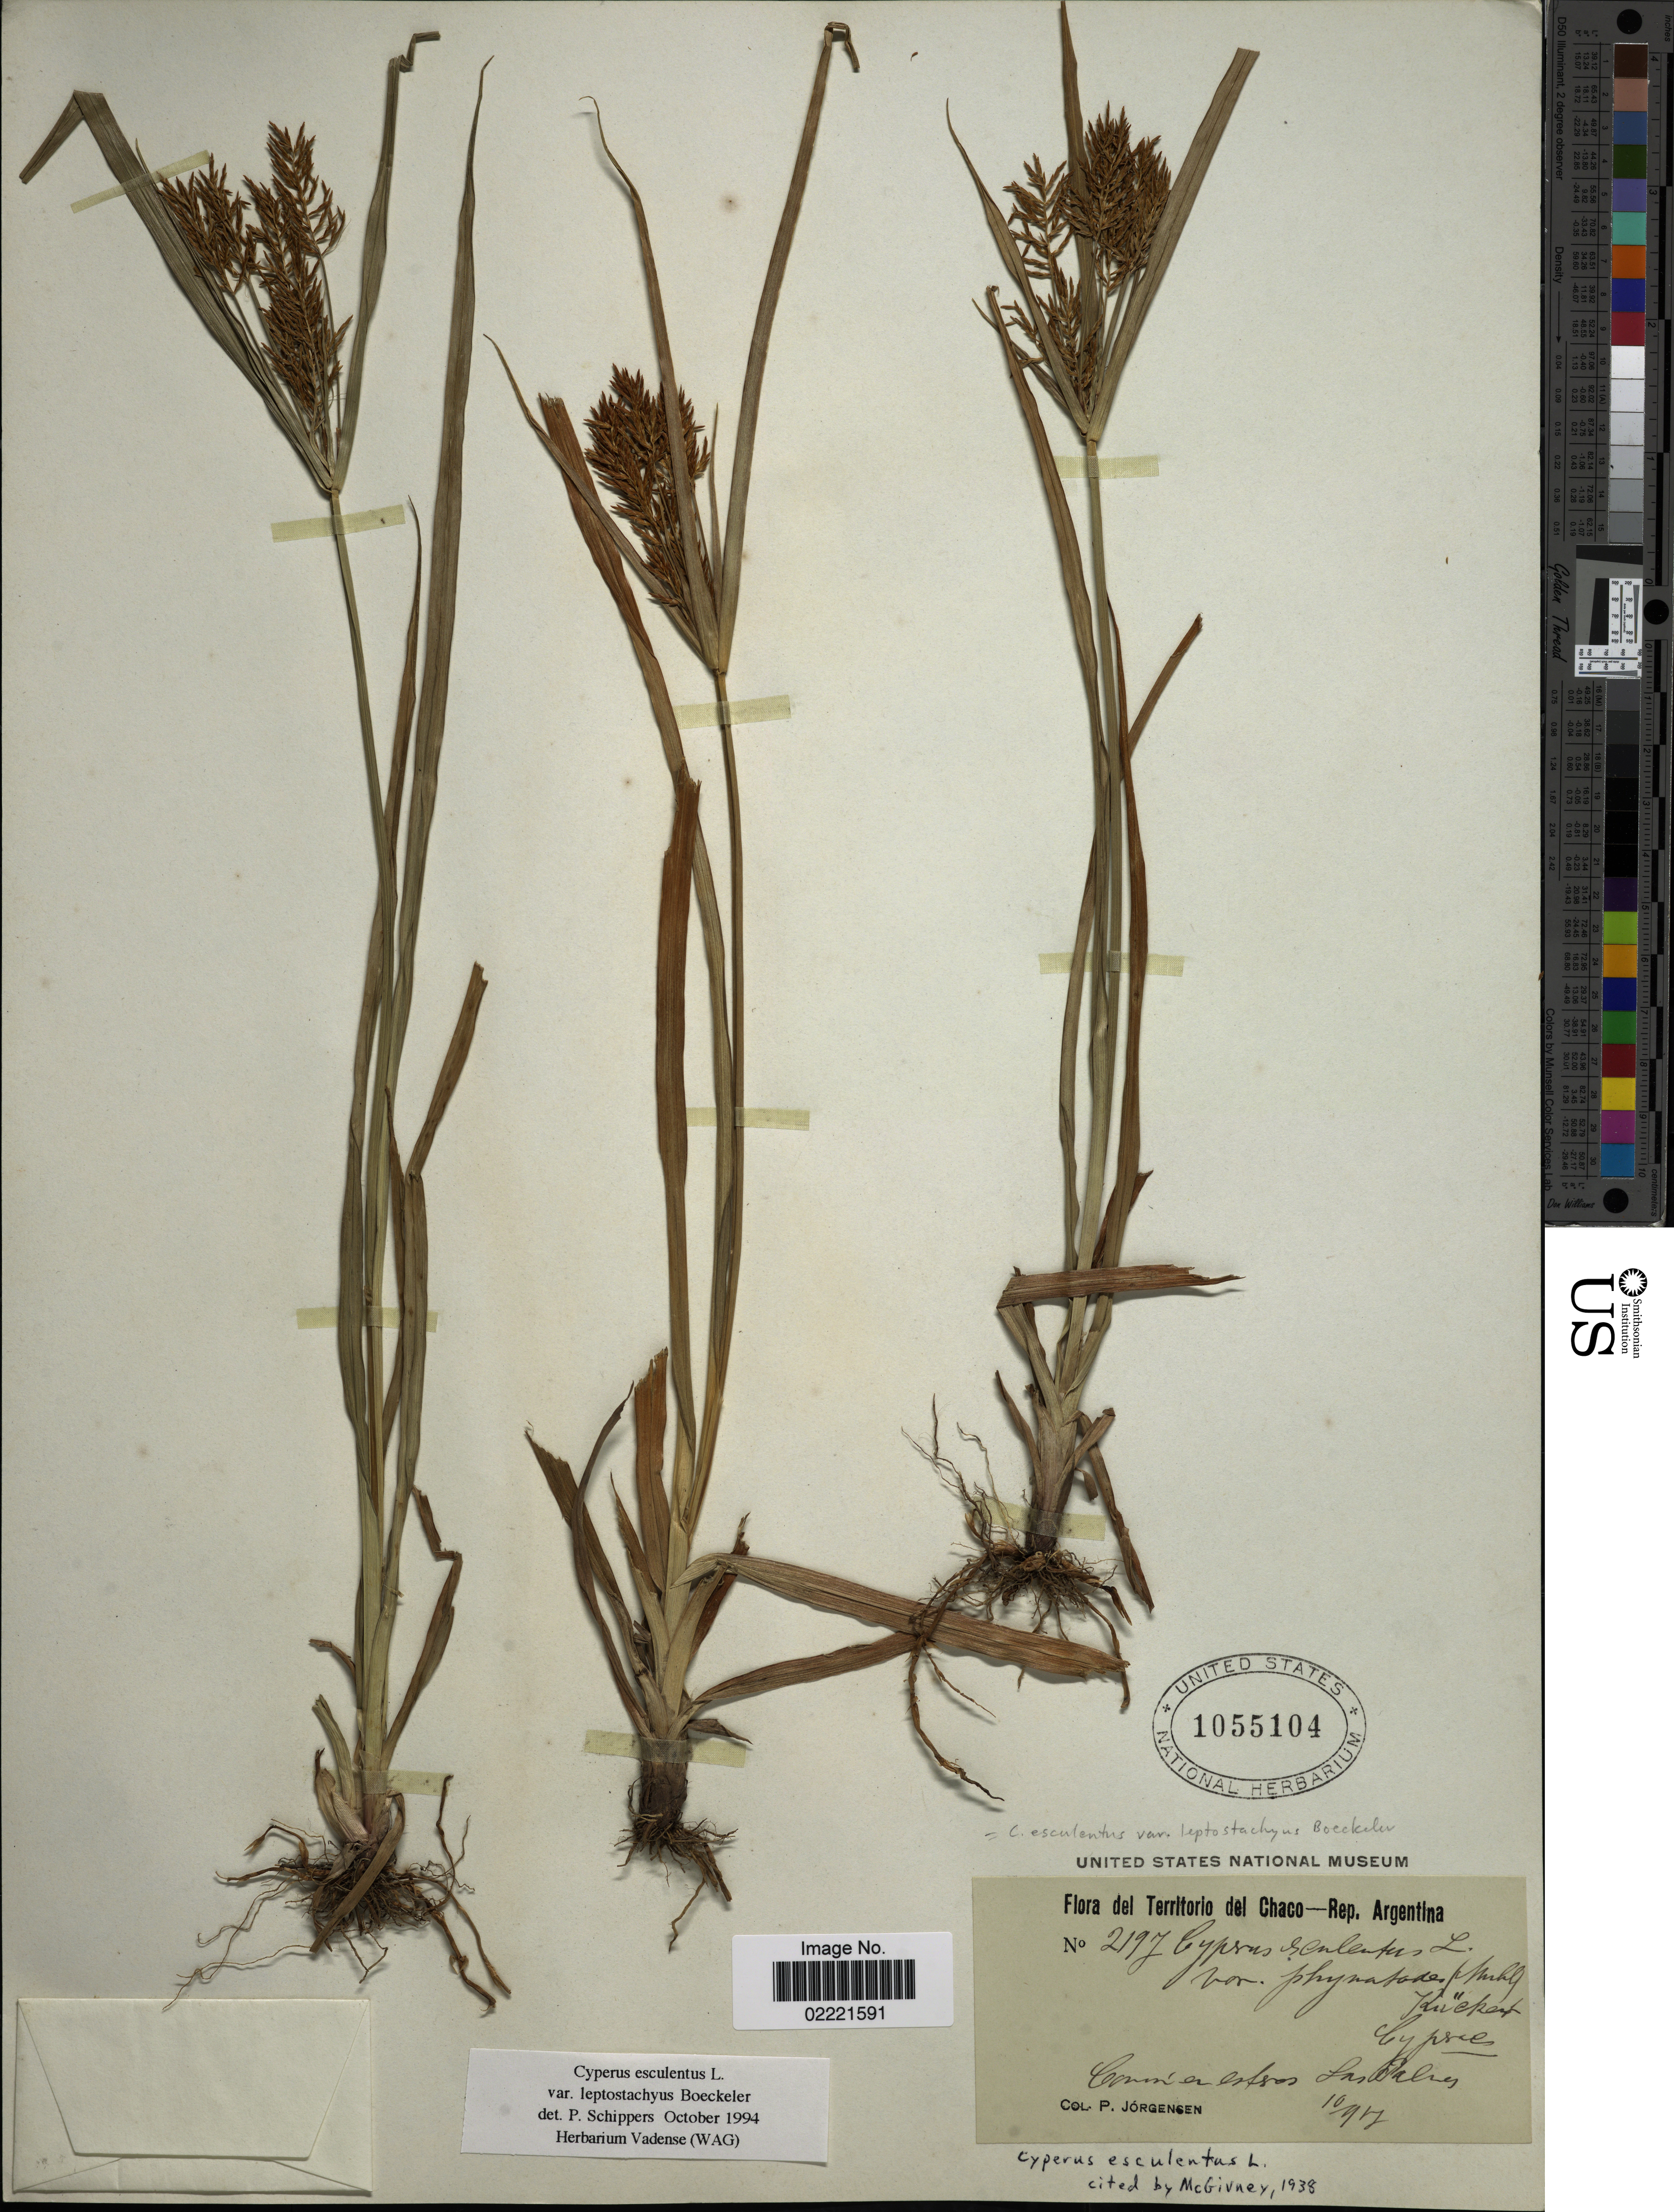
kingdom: Plantae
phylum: Tracheophyta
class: Liliopsida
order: Poales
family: Cyperaceae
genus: Cyperus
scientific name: Cyperus esculentus var. leptostachyus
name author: Boeckeler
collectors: P. Jörgensen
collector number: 2197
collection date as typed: Transcribed d/m/y: /10/97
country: Argentina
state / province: Chaco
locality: Territorio del Chaco, Commun estos Las Palmas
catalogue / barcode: US 1055104